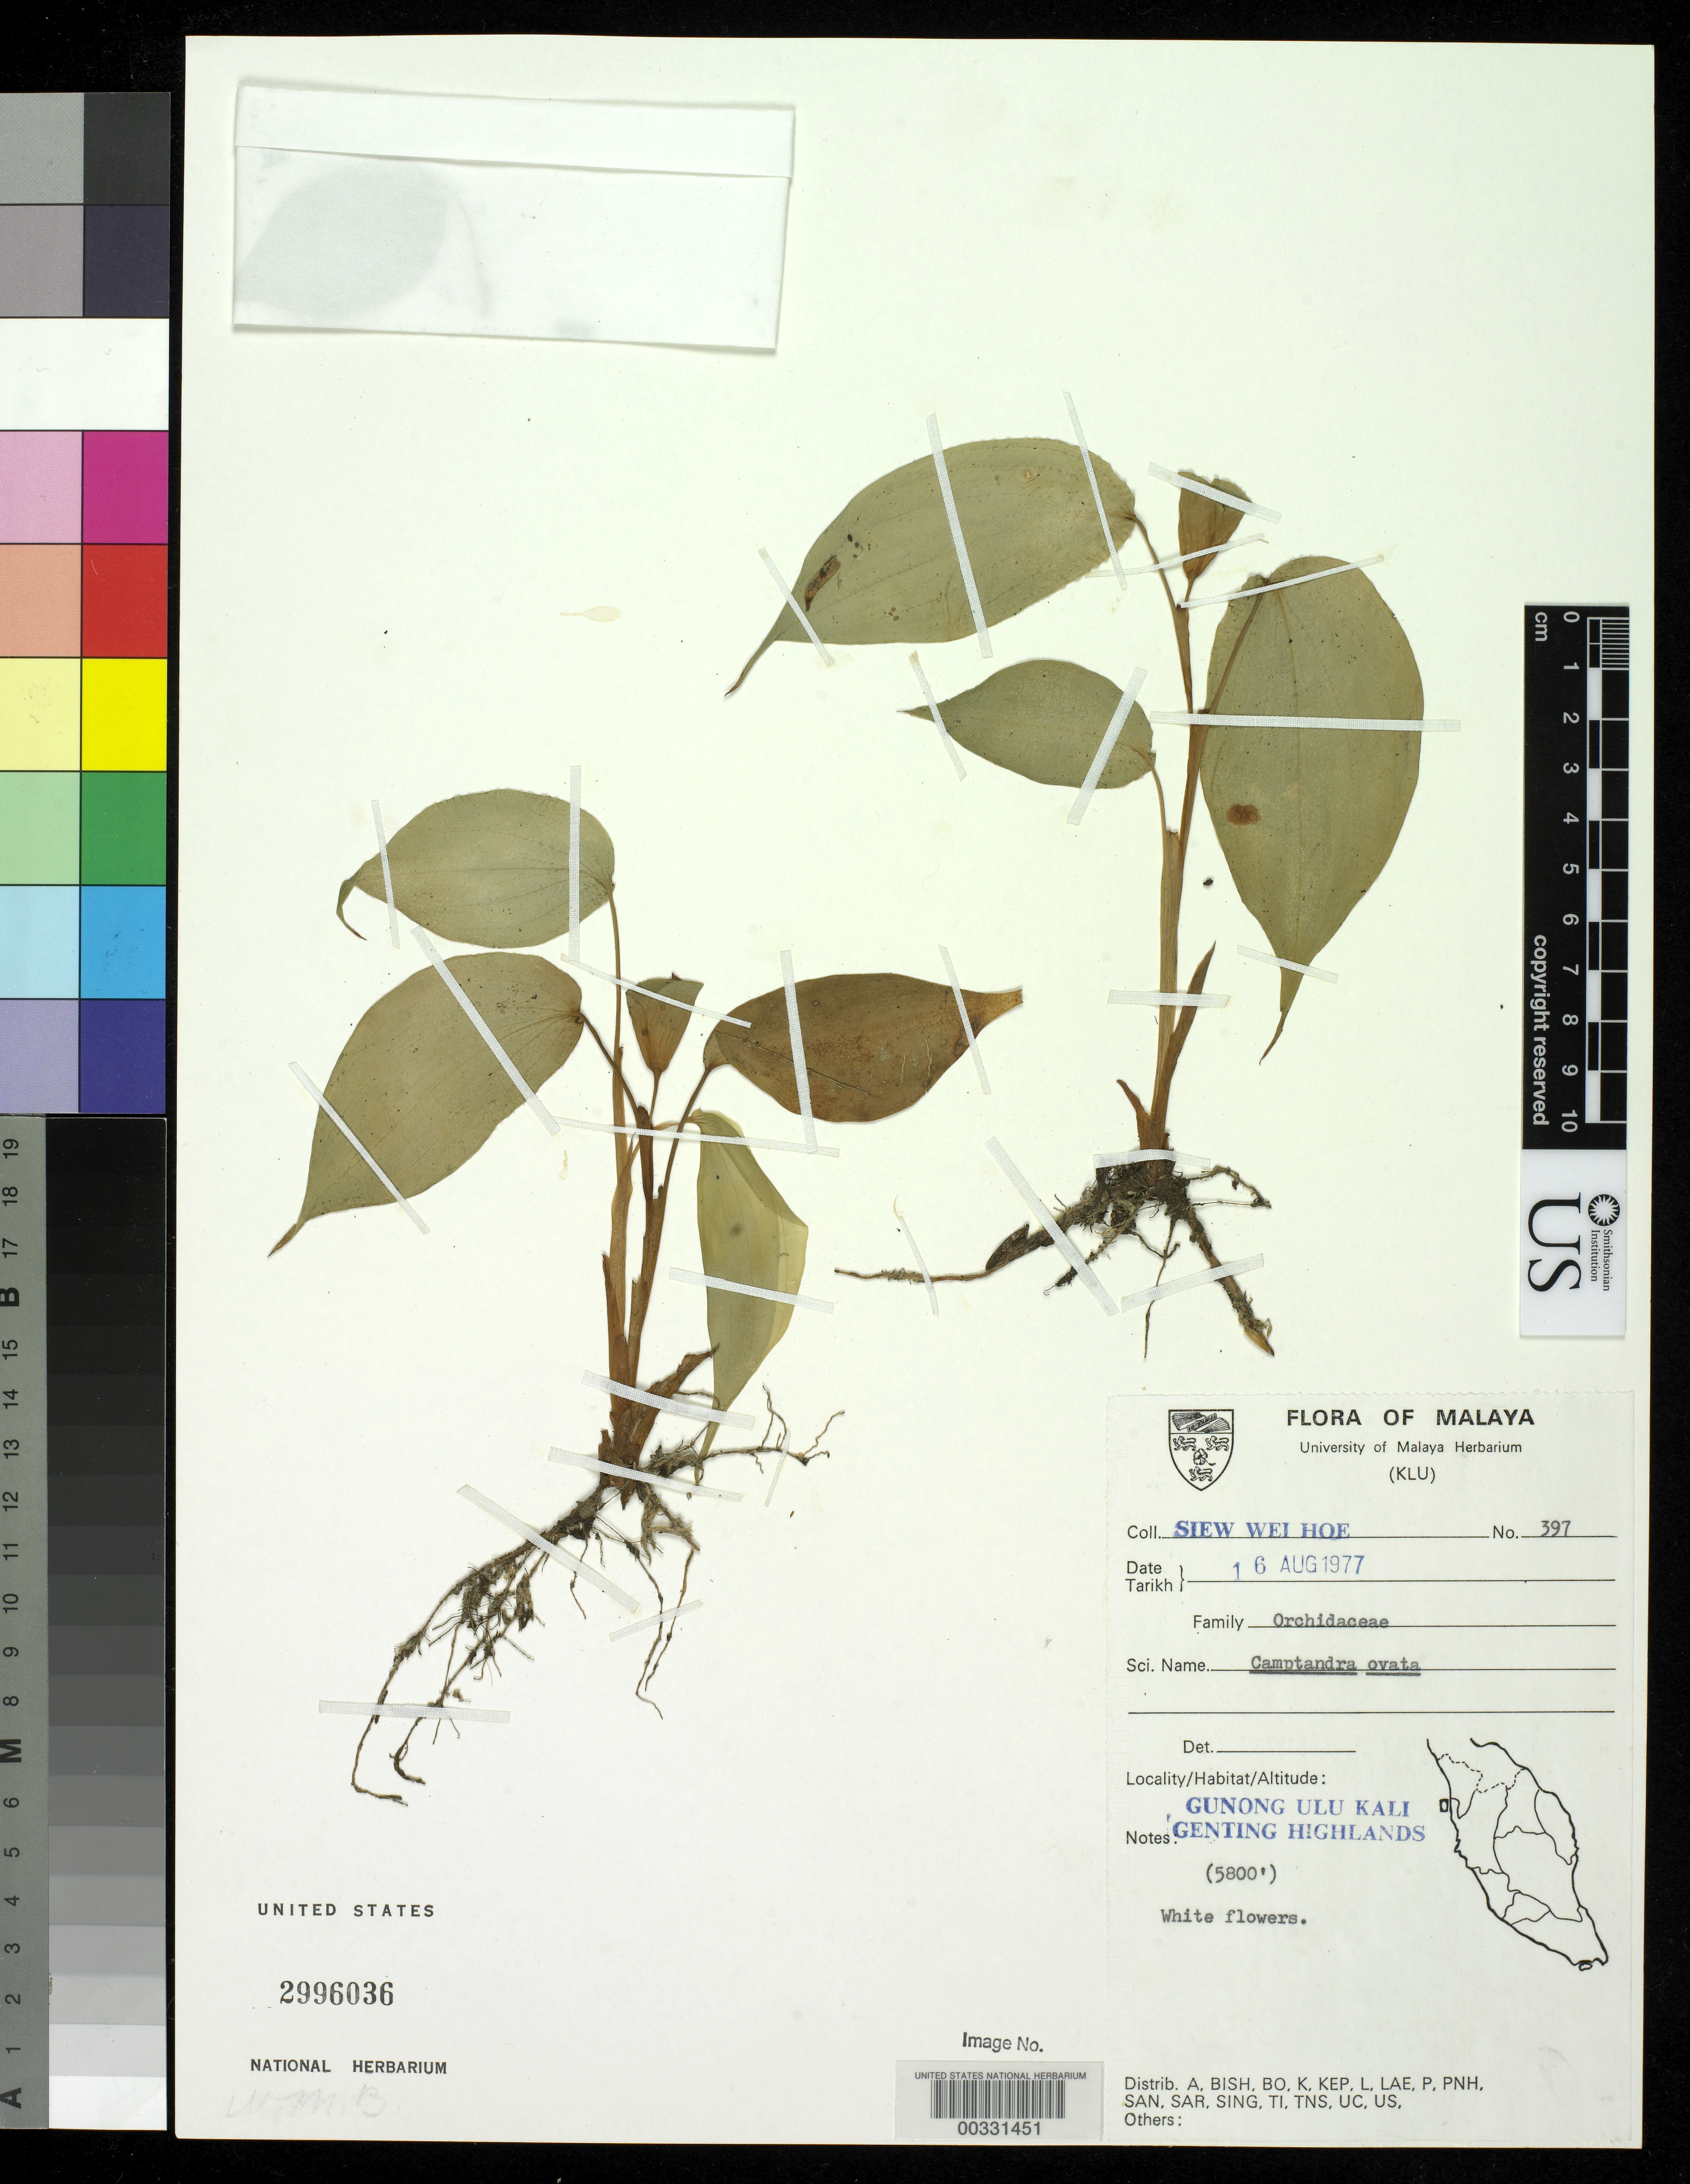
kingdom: Plantae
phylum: Tracheophyta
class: Liliopsida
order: Zingiberales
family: Zingiberaceae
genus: Camptandra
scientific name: Camptandra ovata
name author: Ridl.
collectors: S. Hoe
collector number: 397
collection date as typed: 16 Aug 1977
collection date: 1977-08-16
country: Malaysia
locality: Gunong ulu kali, genting highlands [Malay Peninsula]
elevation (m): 1768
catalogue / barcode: US 2996036